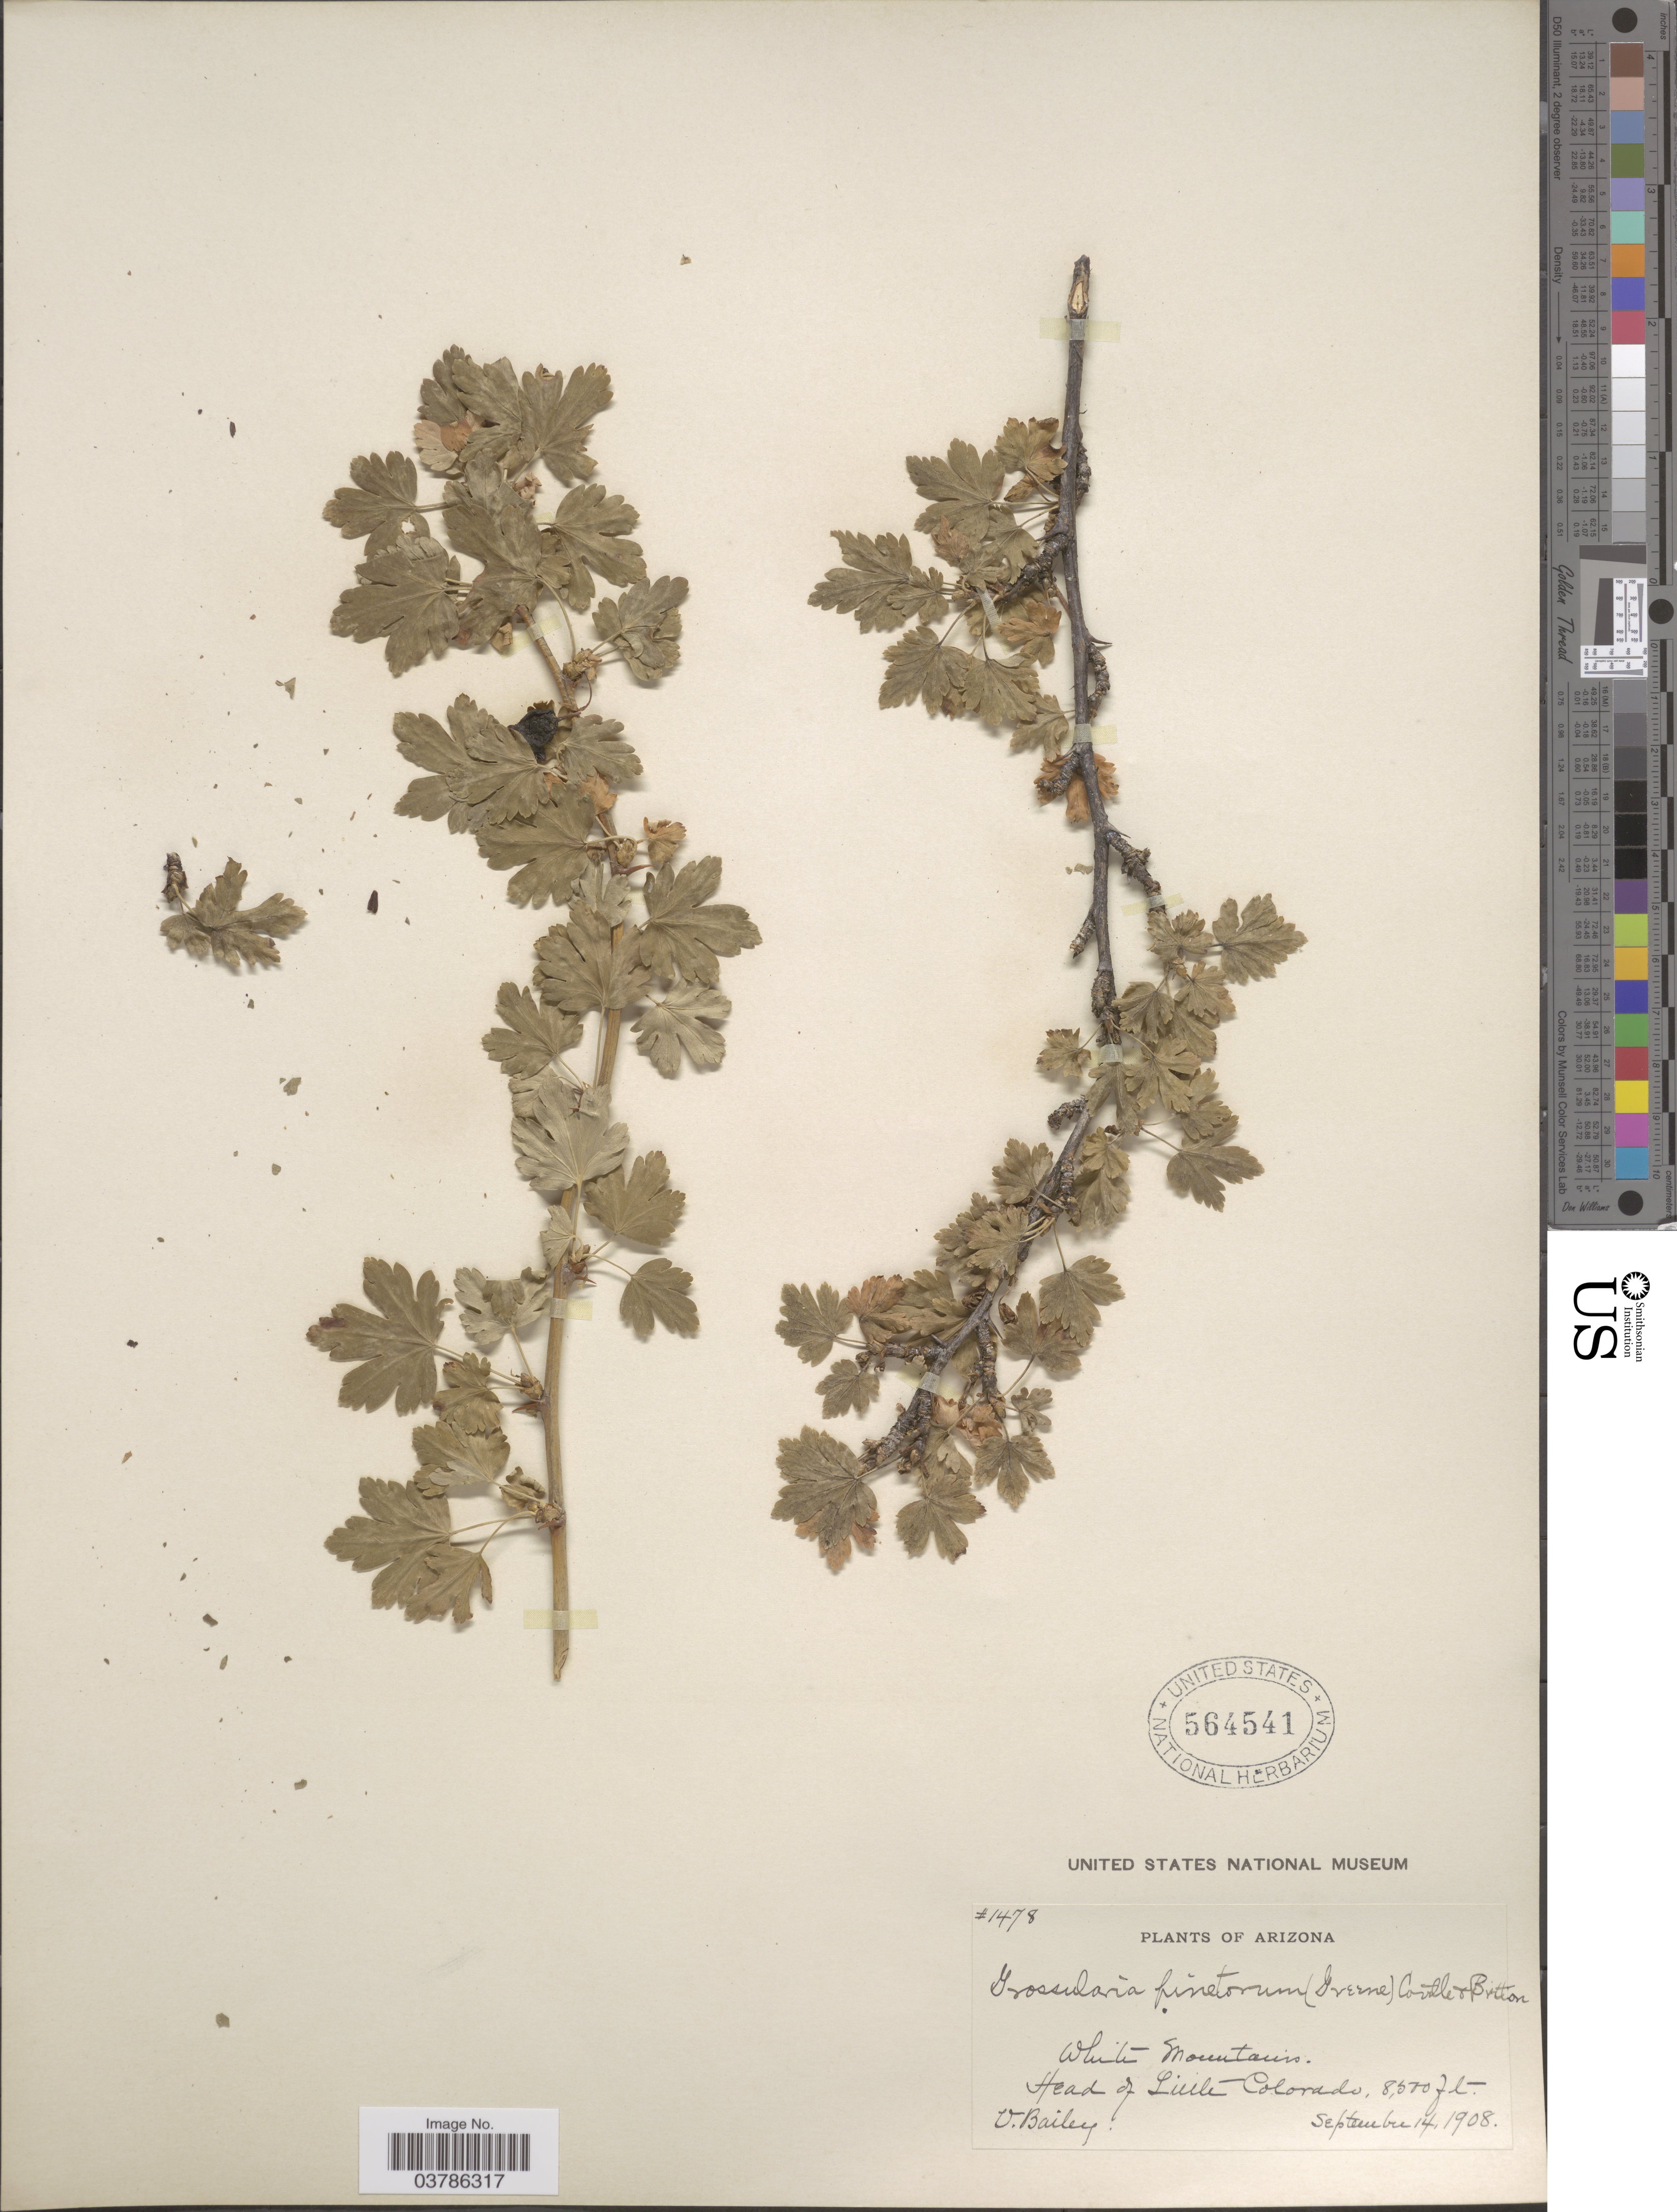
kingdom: Plantae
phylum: Tracheophyta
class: Magnoliopsida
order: Saxifragales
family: Grossulariaceae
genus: Ribes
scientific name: Ribes pinetorum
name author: Greene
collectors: O. Bailey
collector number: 1478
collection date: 1908-09-14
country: United States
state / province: Arizona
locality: White Mountains. Head of Little Colorado.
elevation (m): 2612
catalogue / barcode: US 564541